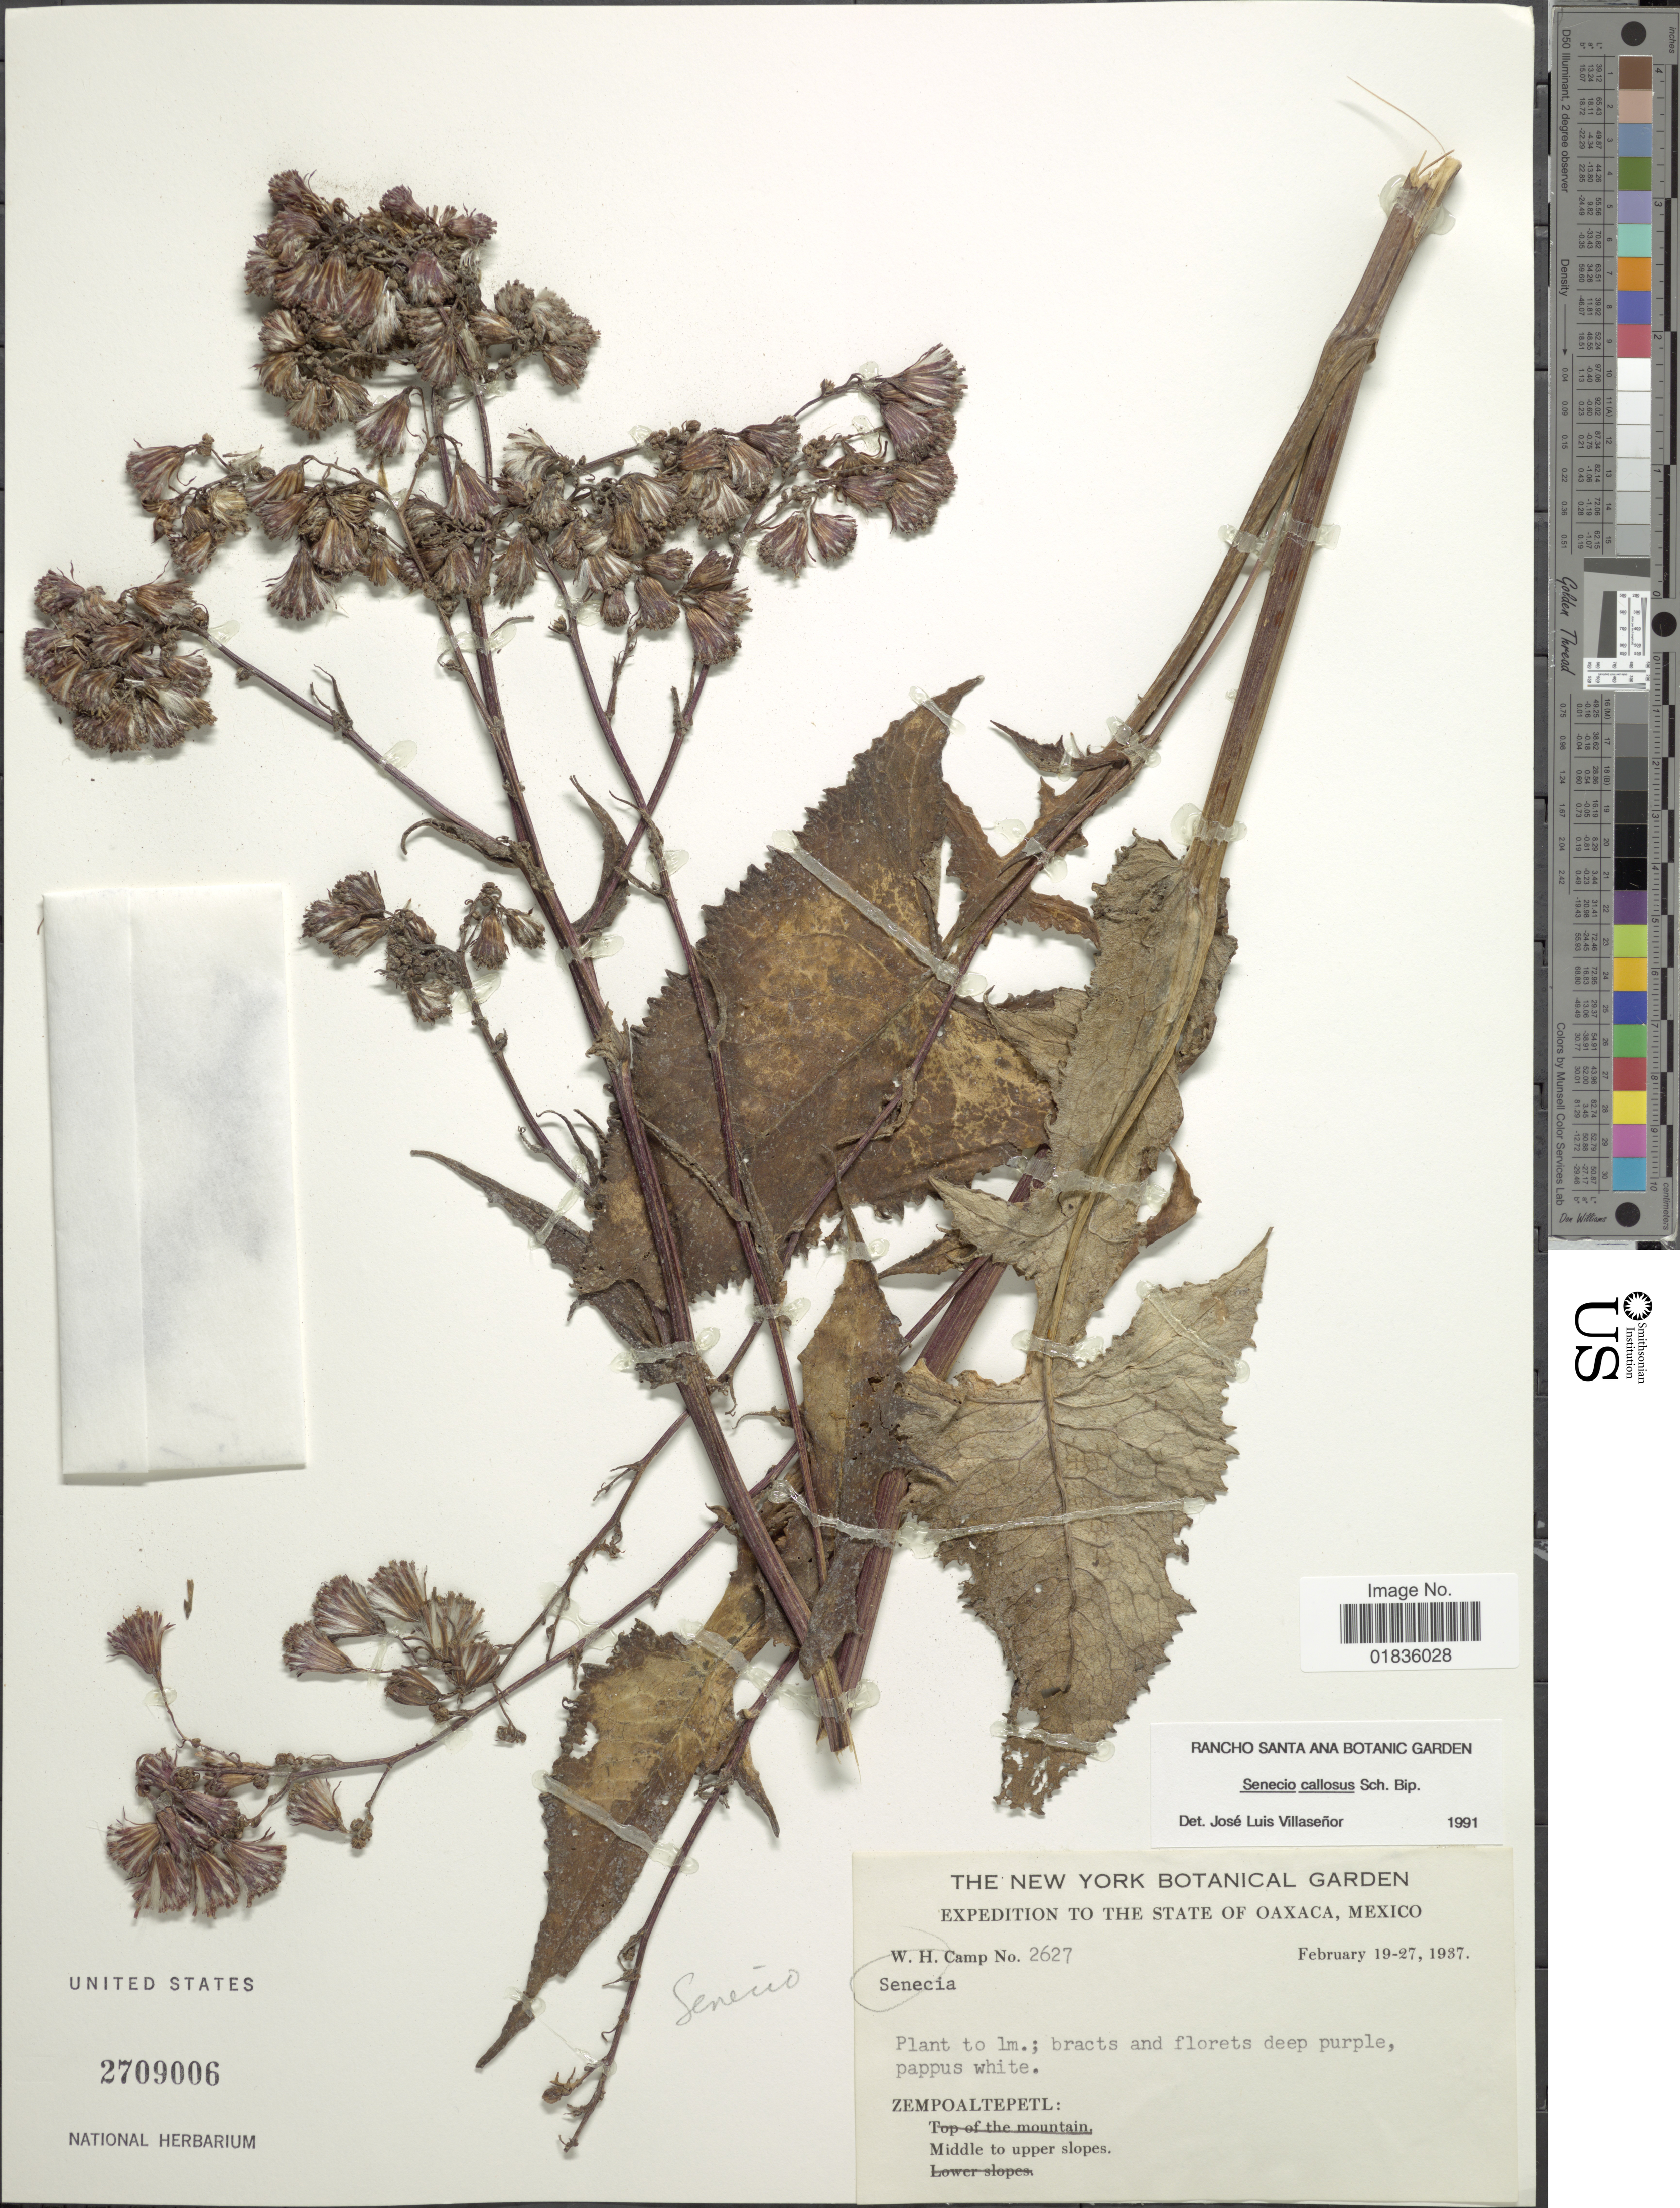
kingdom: Plantae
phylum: Tracheophyta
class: Magnoliopsida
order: Asterales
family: Asteraceae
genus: Senecio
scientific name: Senecio callosus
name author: Sch. Bip.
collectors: W. H. Camp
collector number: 2627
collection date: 1937-02-19/1937-02-27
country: Mexico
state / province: Oaxaca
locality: Zempoaltepetl: Middle to upper slopes.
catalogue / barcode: US 2709006